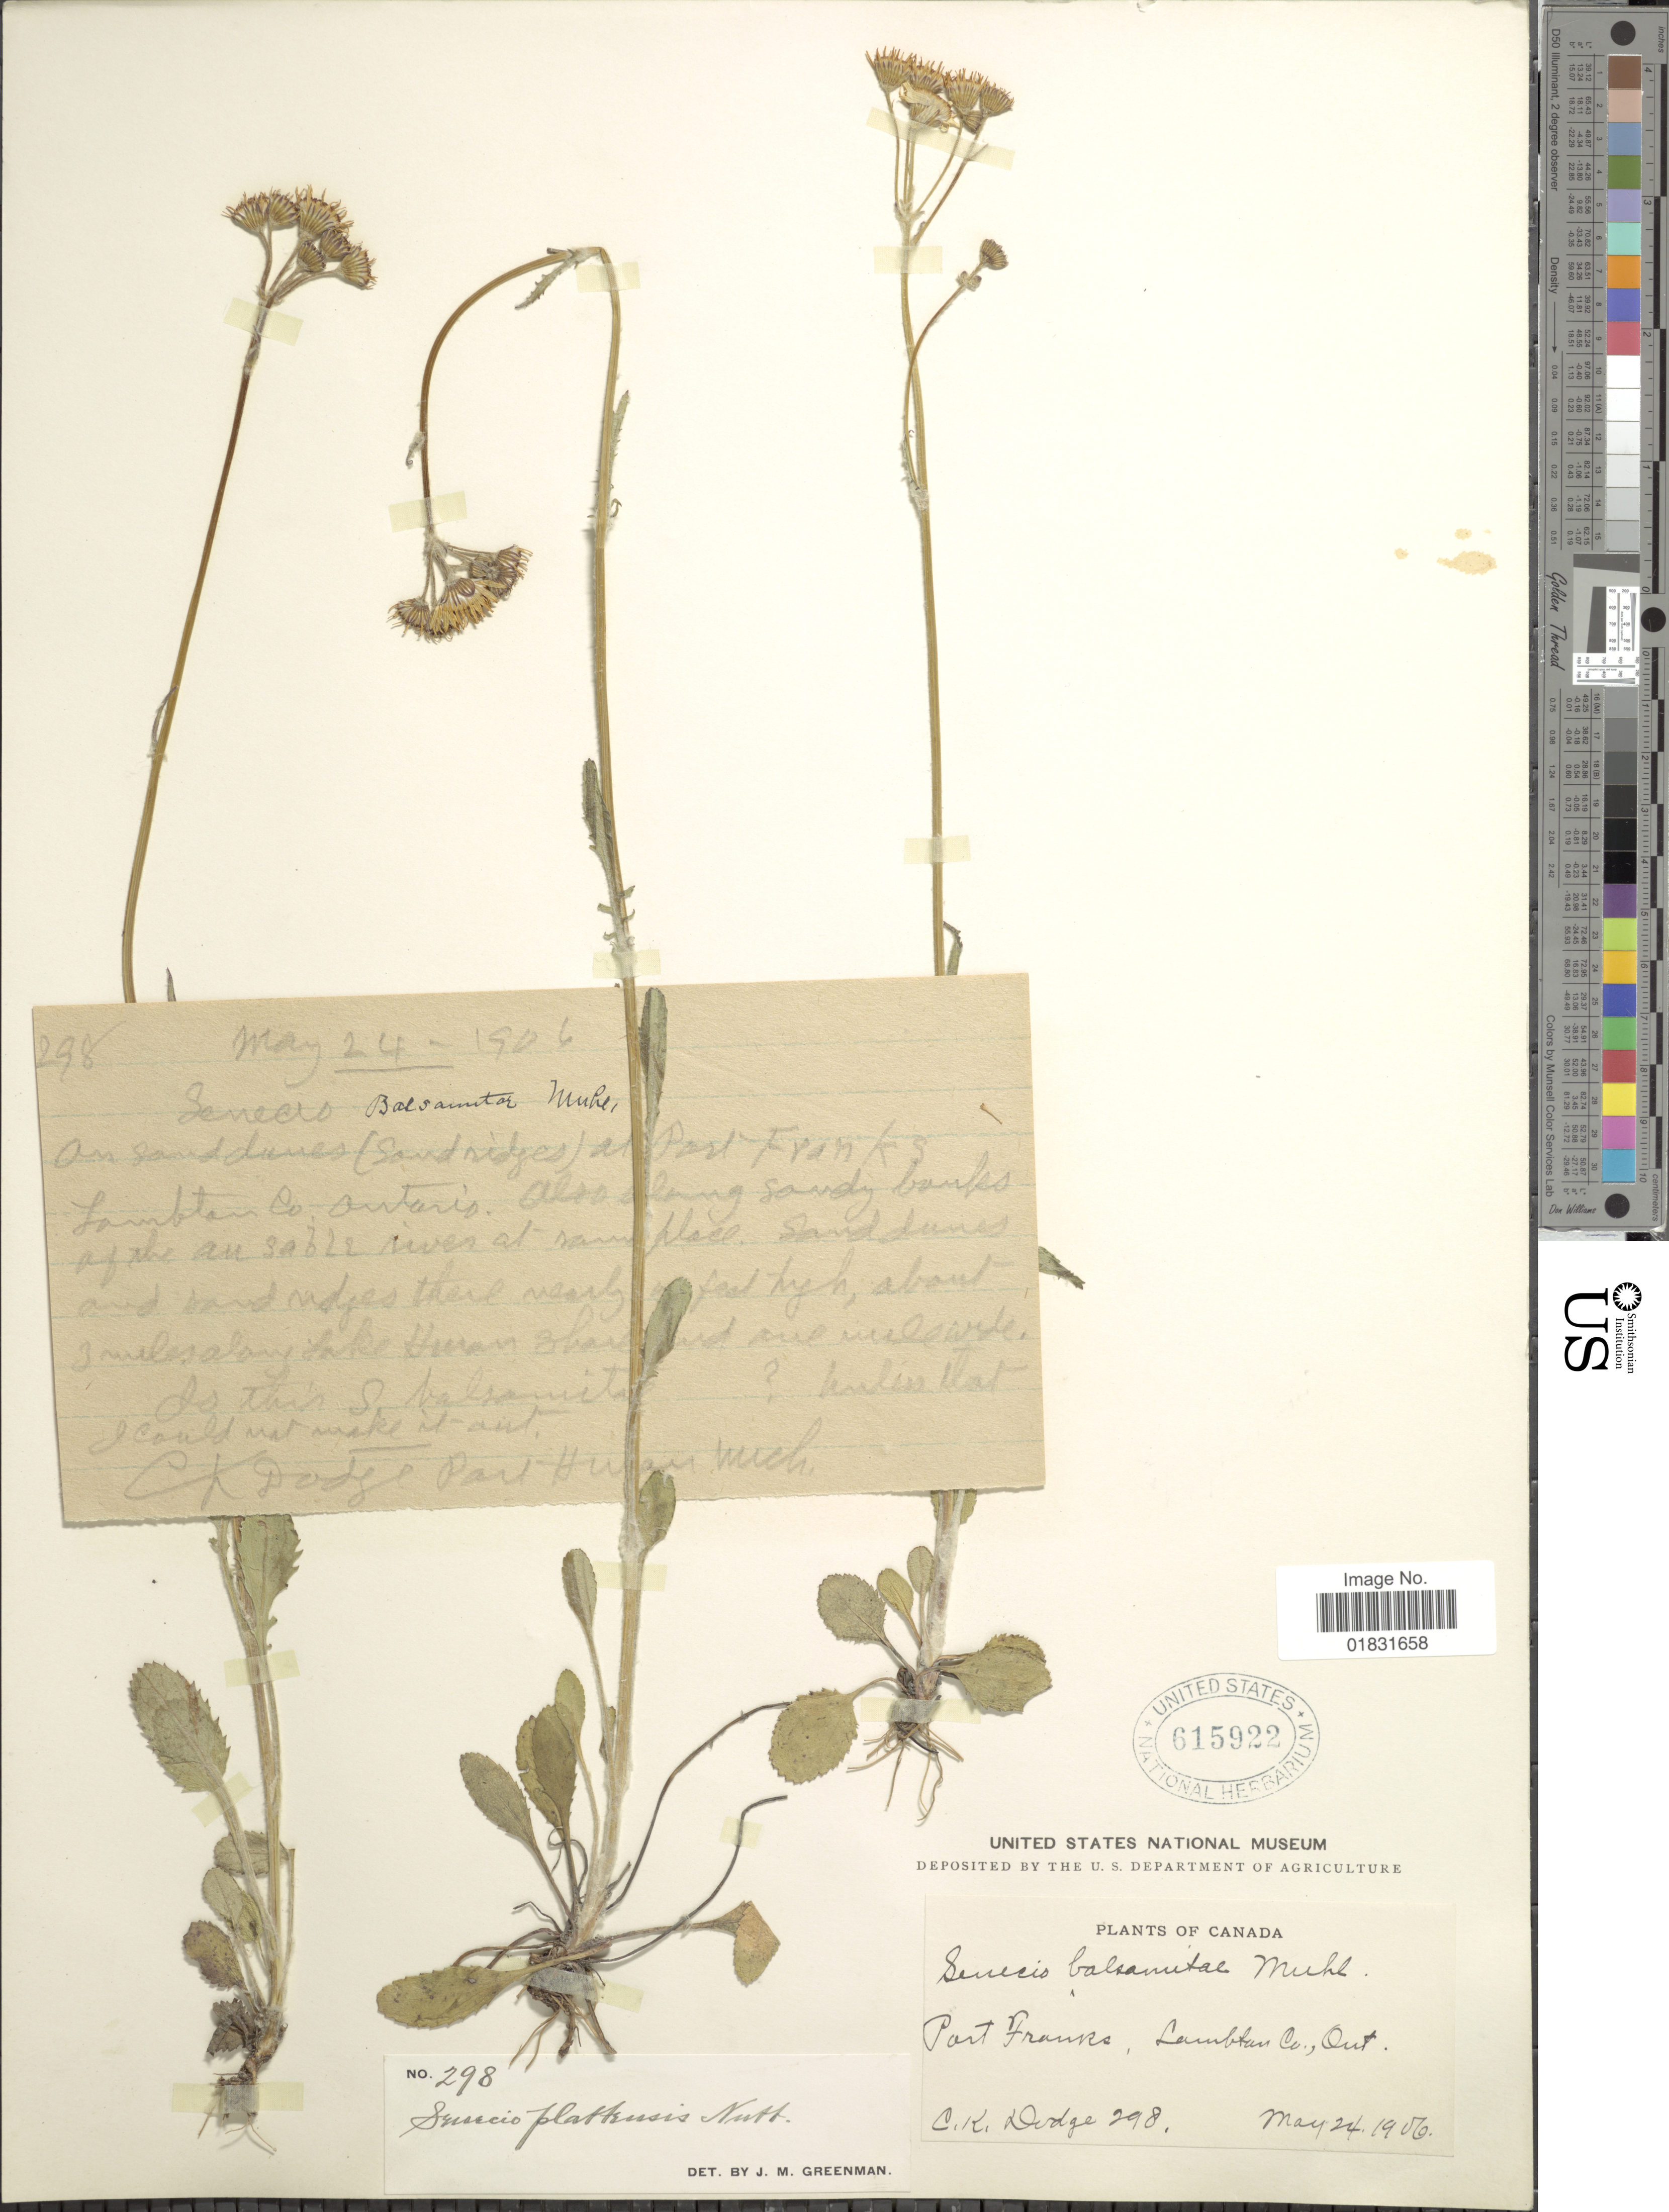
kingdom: Plantae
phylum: Tracheophyta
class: Magnoliopsida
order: Asterales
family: Asteraceae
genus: Packera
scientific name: Packera plattensis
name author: W.A. Weber & Á. Löve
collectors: C. Dodge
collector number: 298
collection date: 1906-05-24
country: Canada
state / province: Ontario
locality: Port Franks, Lambtan Co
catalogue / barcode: US 615922